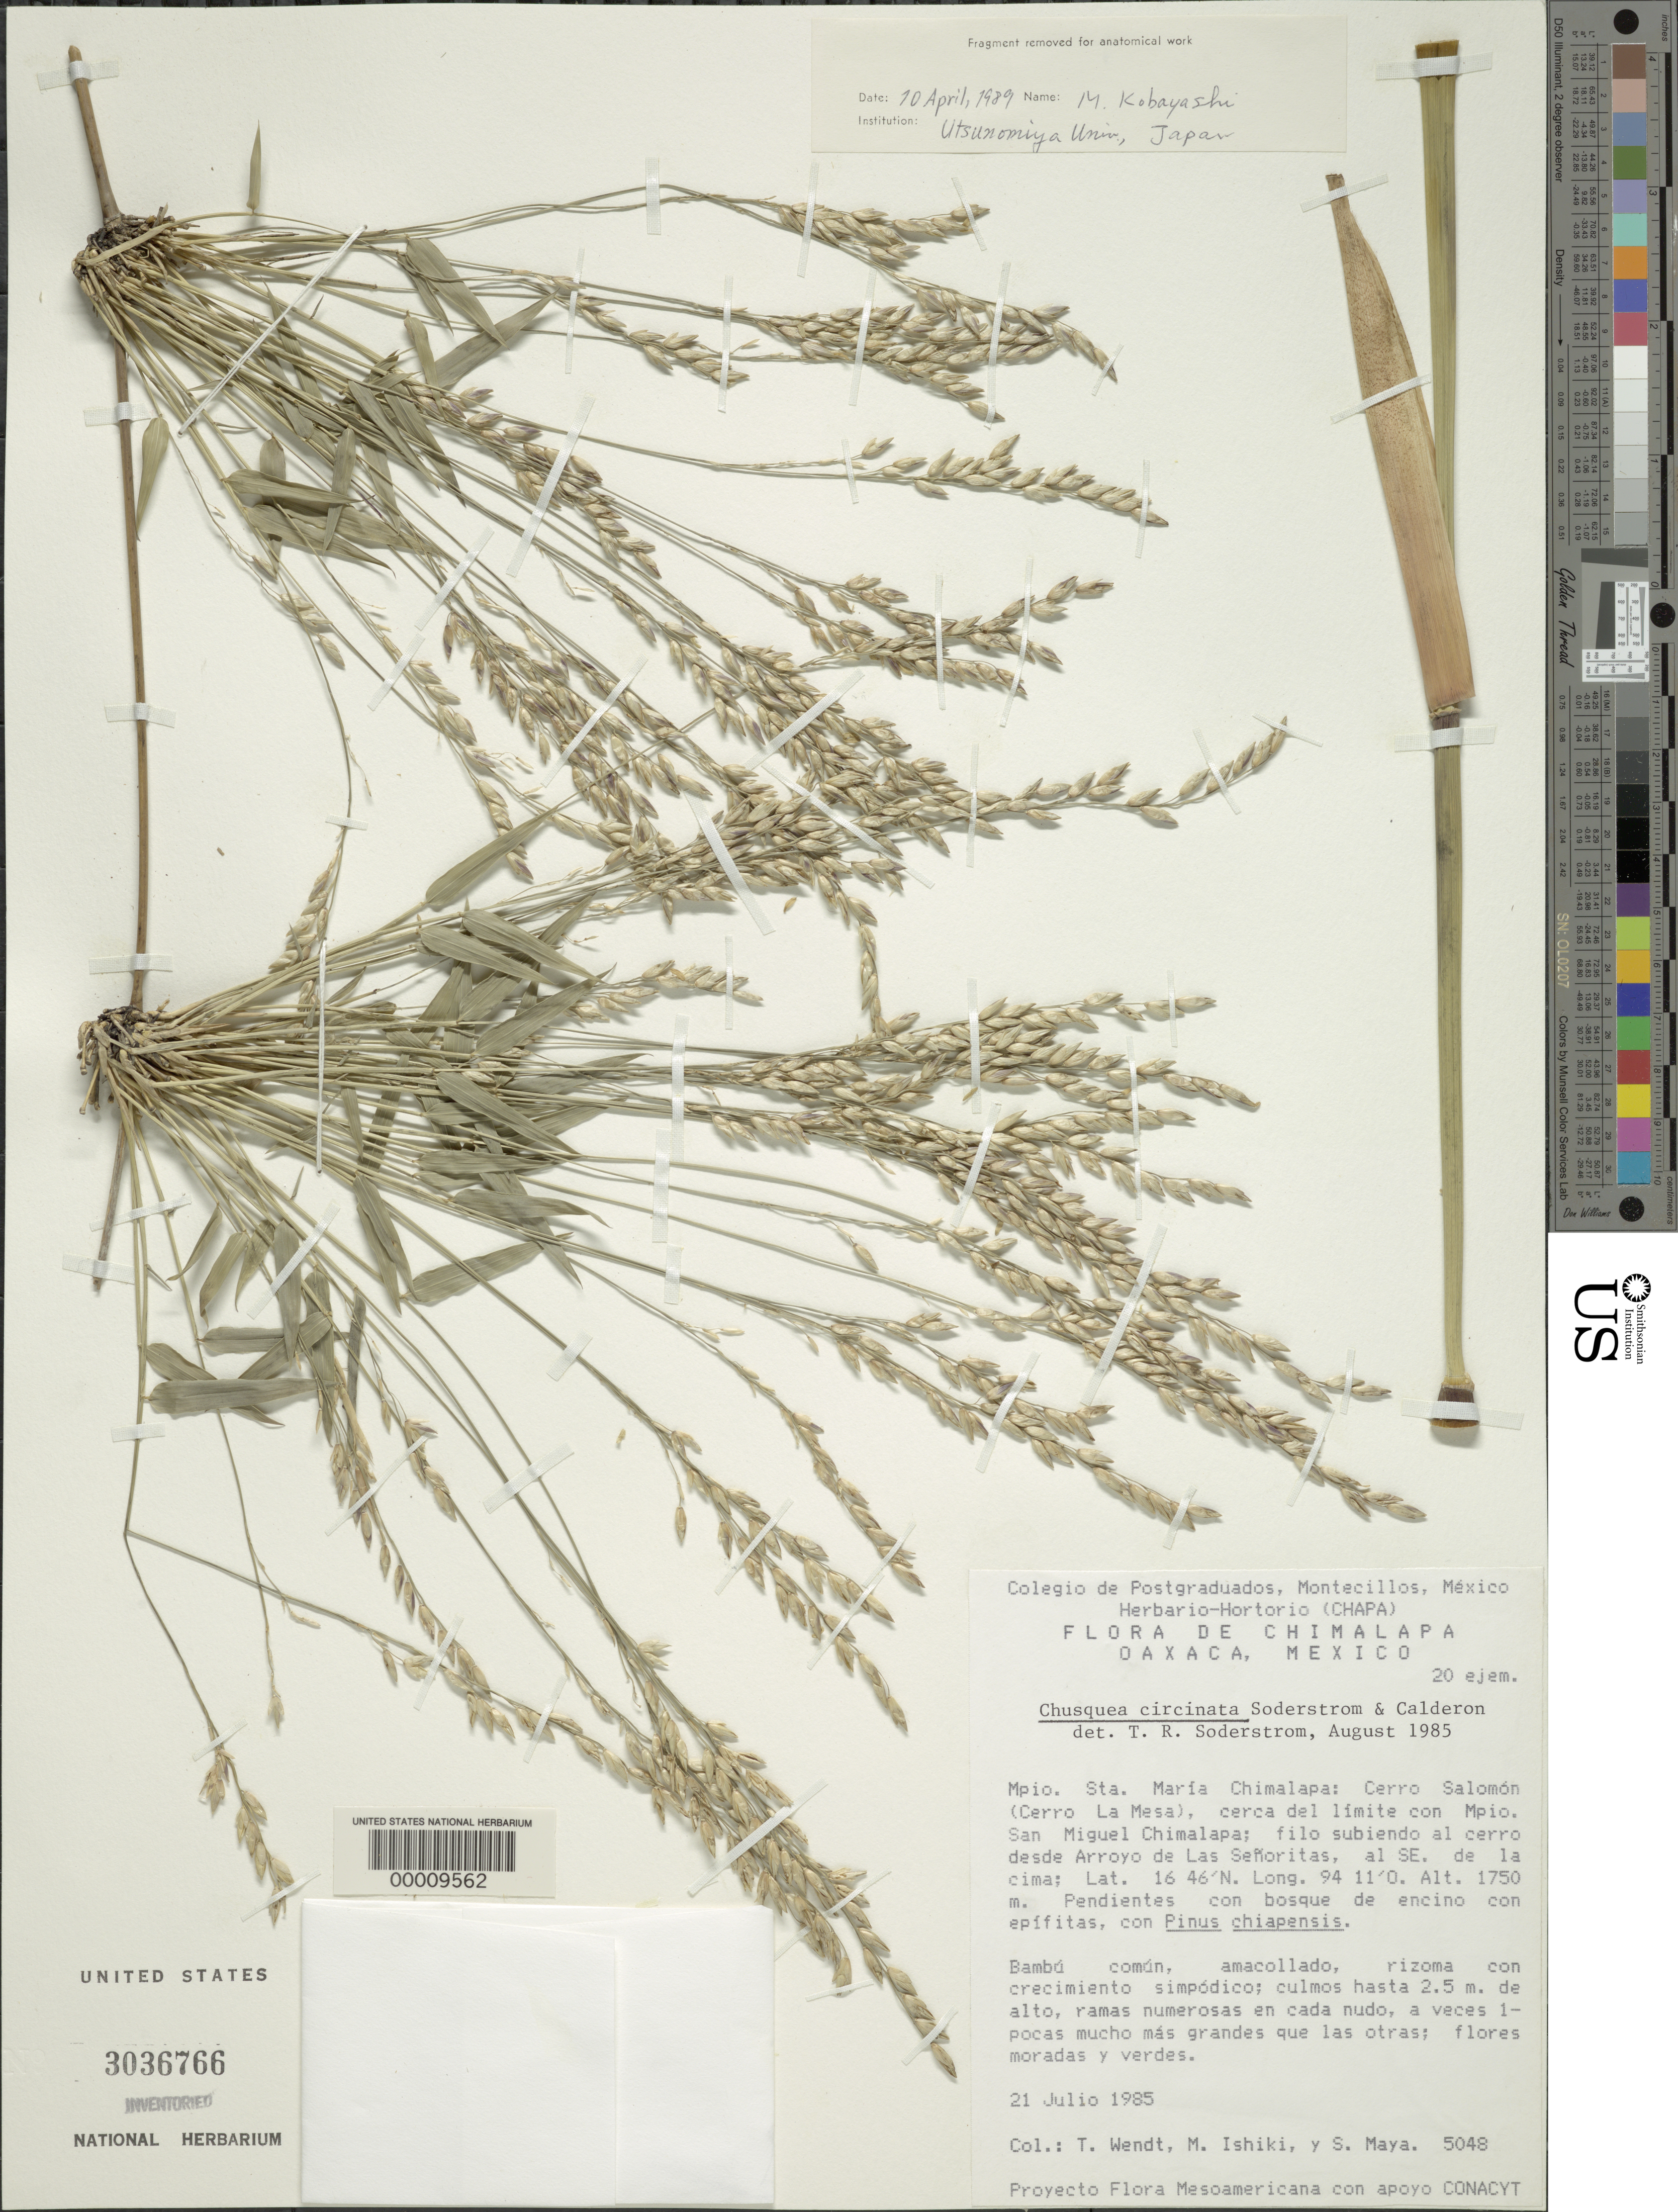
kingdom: Plantae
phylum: Tracheophyta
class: Liliopsida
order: Poales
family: Poaceae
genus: Chusquea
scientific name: Chusquea circinata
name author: Soderstr. & C. E. Calderón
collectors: T. L. Wendt, M. Ishiki & S. Maya J.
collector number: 5048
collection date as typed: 21 Jul 1985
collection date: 1985-07-21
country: Mexico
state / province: Oaxaca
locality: Mpio. sta. maria chimalapa: lat 16 46'n, long 94 11'e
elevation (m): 1750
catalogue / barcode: US 3036766